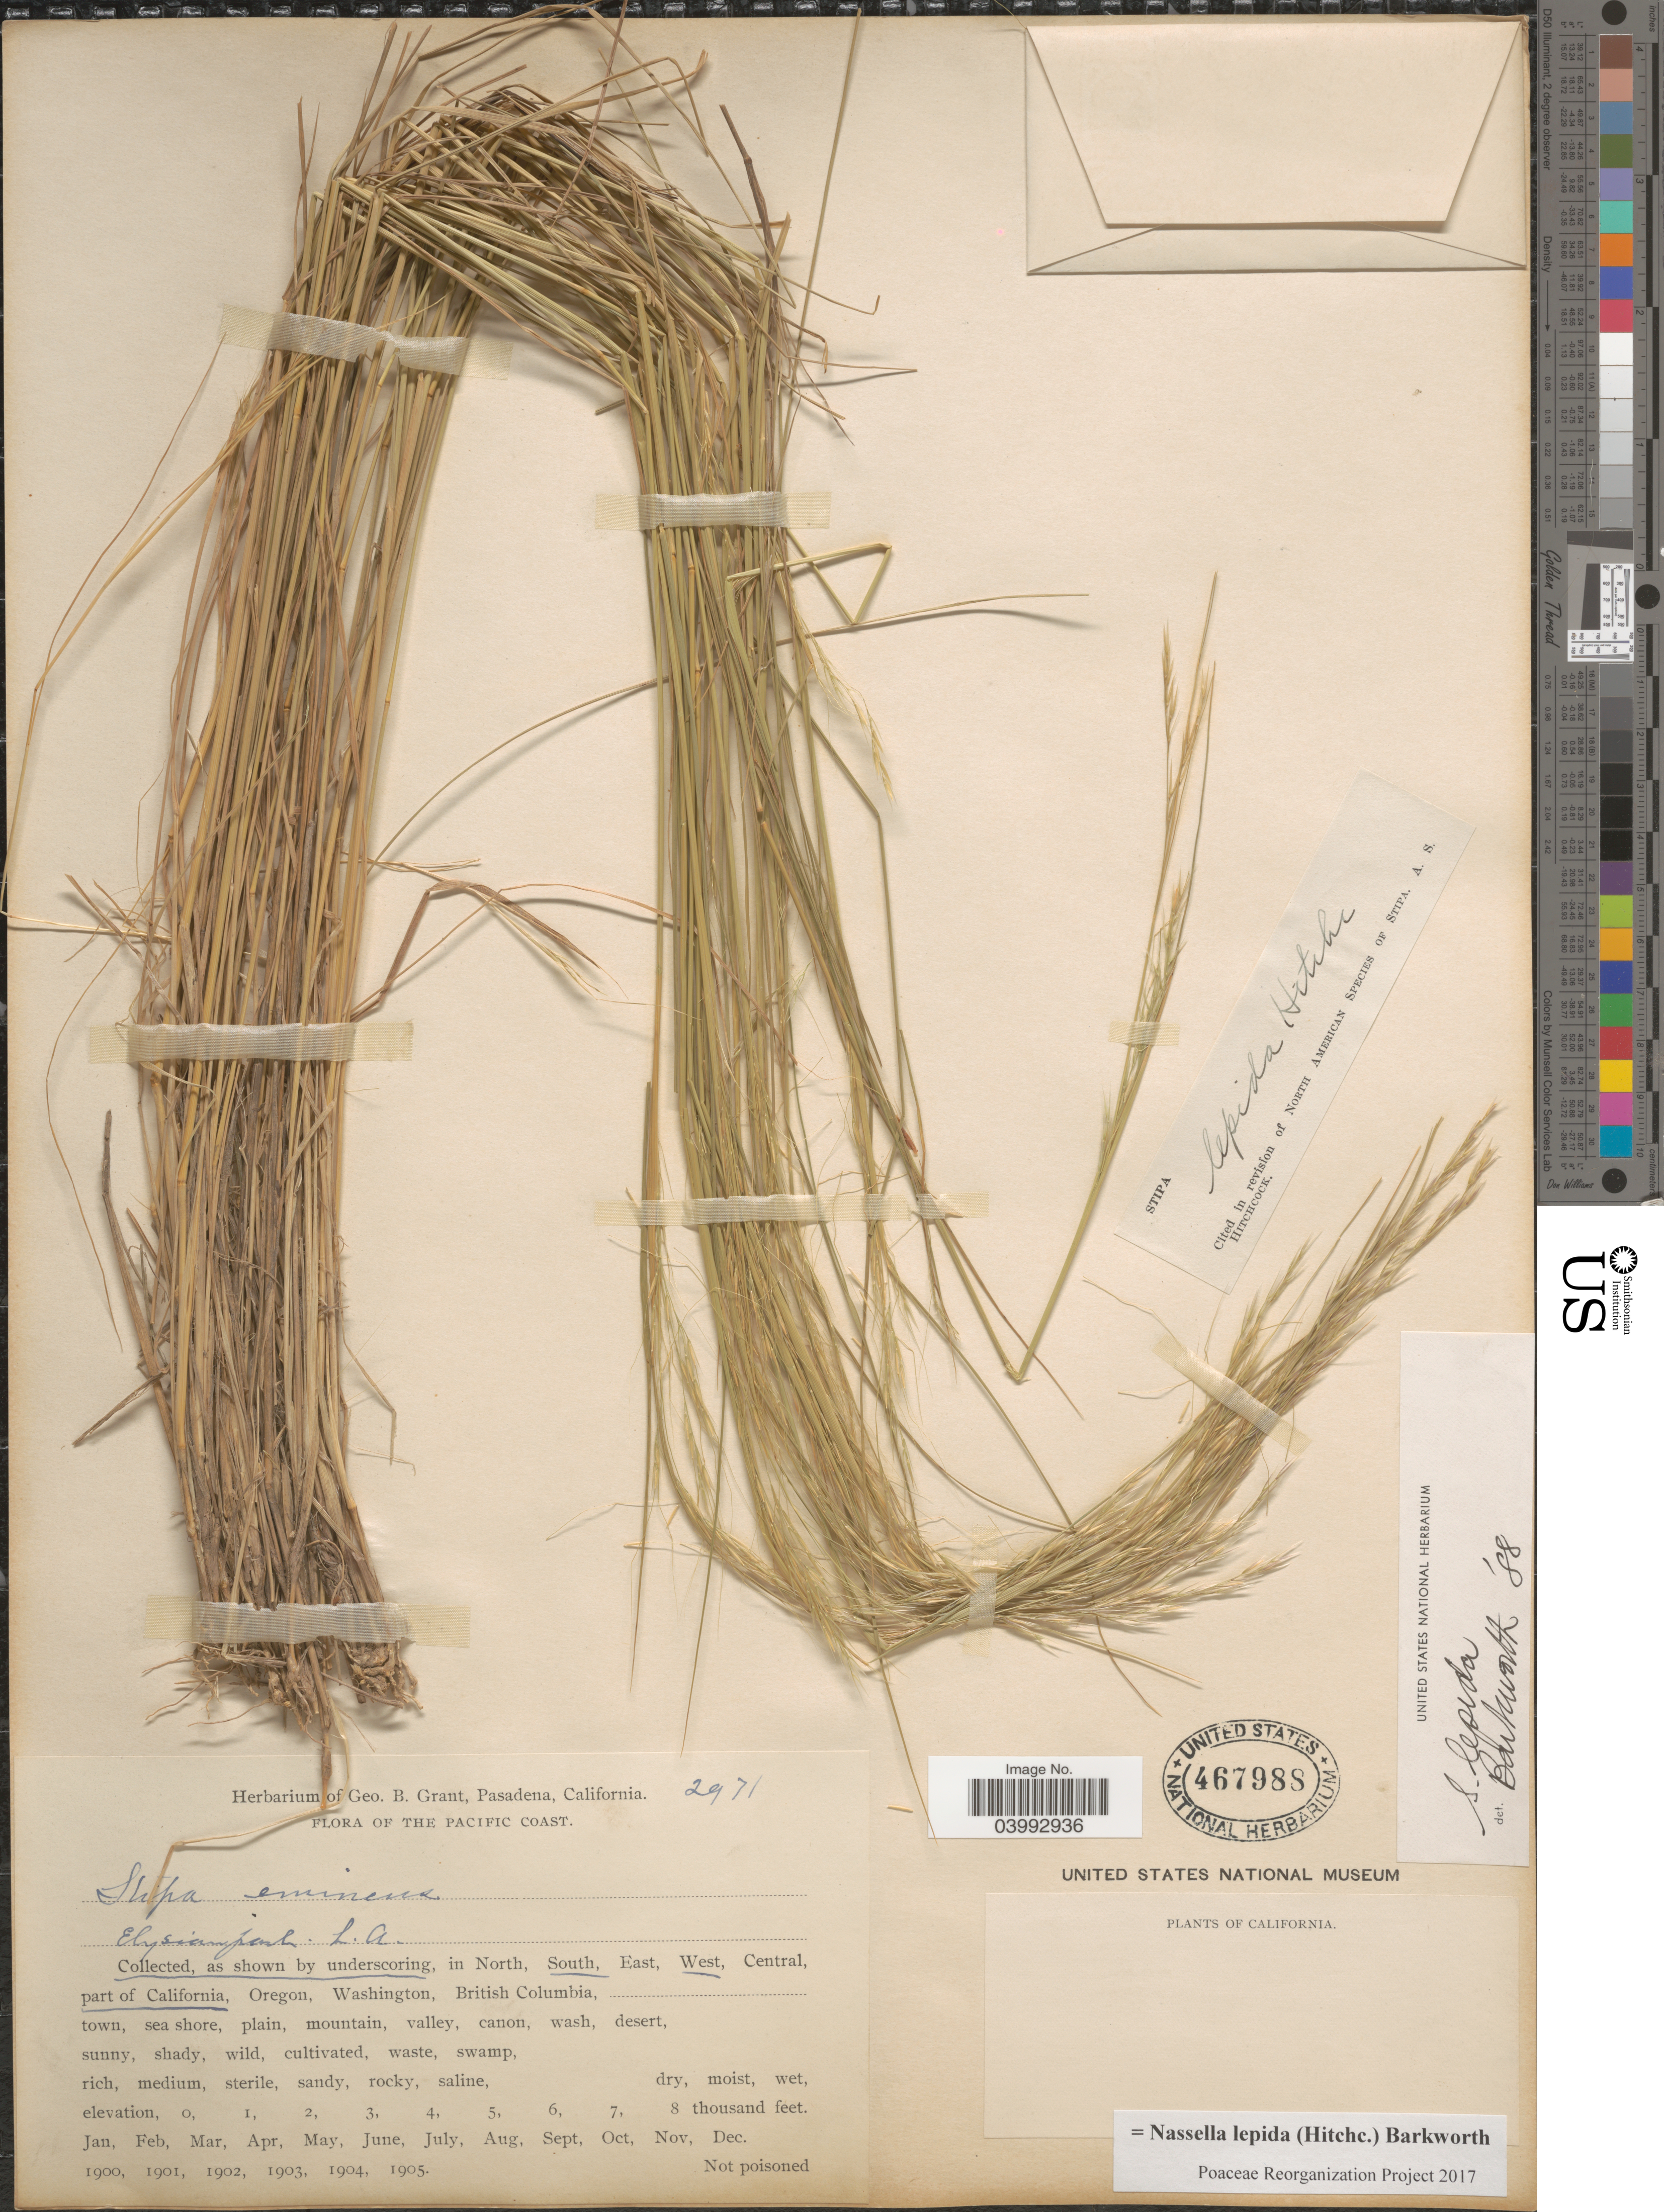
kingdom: Plantae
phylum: Tracheophyta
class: Liliopsida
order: Poales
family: Poaceae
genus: Nassella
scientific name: Nassella lepida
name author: (Hitchc.) Barkworth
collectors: ex herb. Geo. B. Grant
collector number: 2971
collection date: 1900-01/1905-01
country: United States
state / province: California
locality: The Pacific Coast. In South, West part of California.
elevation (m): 0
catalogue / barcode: US 467988